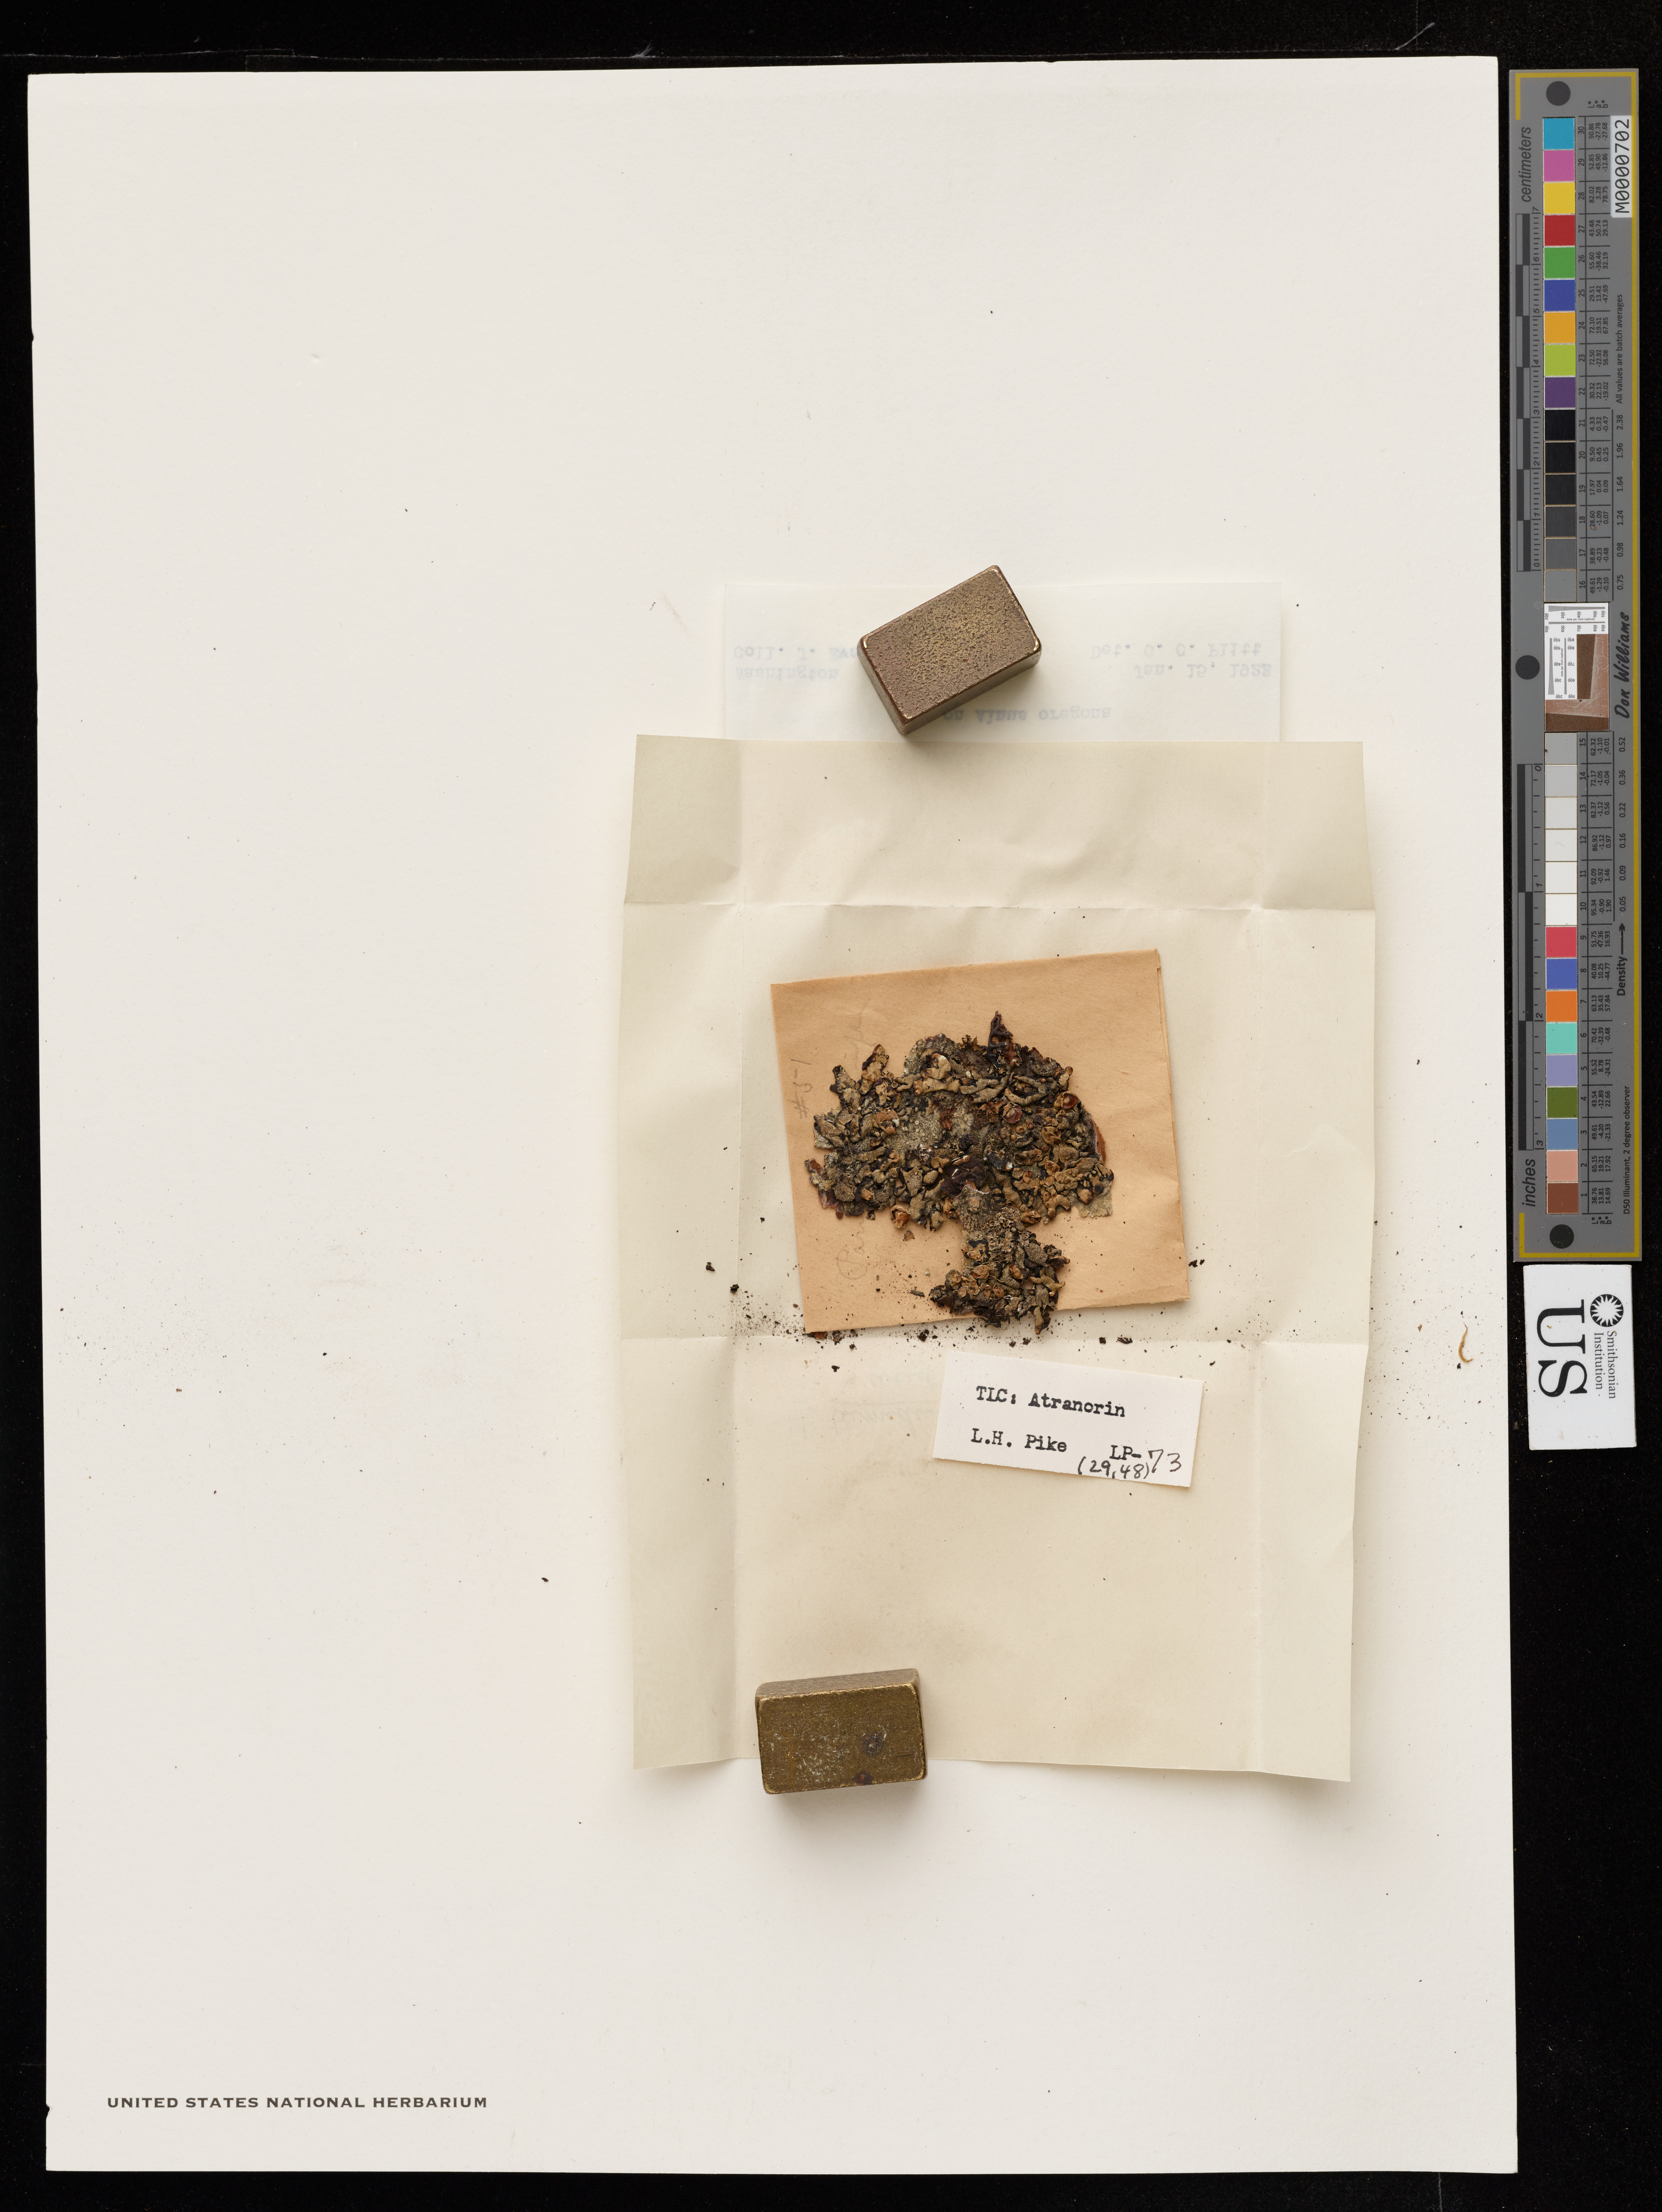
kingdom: Fungi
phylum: Ascomycota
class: Lecanoromycetes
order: Lecanorales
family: Parmeliaceae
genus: Hypogymnia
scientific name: Hypogymnia apinnata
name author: Goward & McCune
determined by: McCune, B.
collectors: J. Evans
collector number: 51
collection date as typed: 15 Jan 1922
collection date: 1922-01-15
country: United States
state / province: Washington